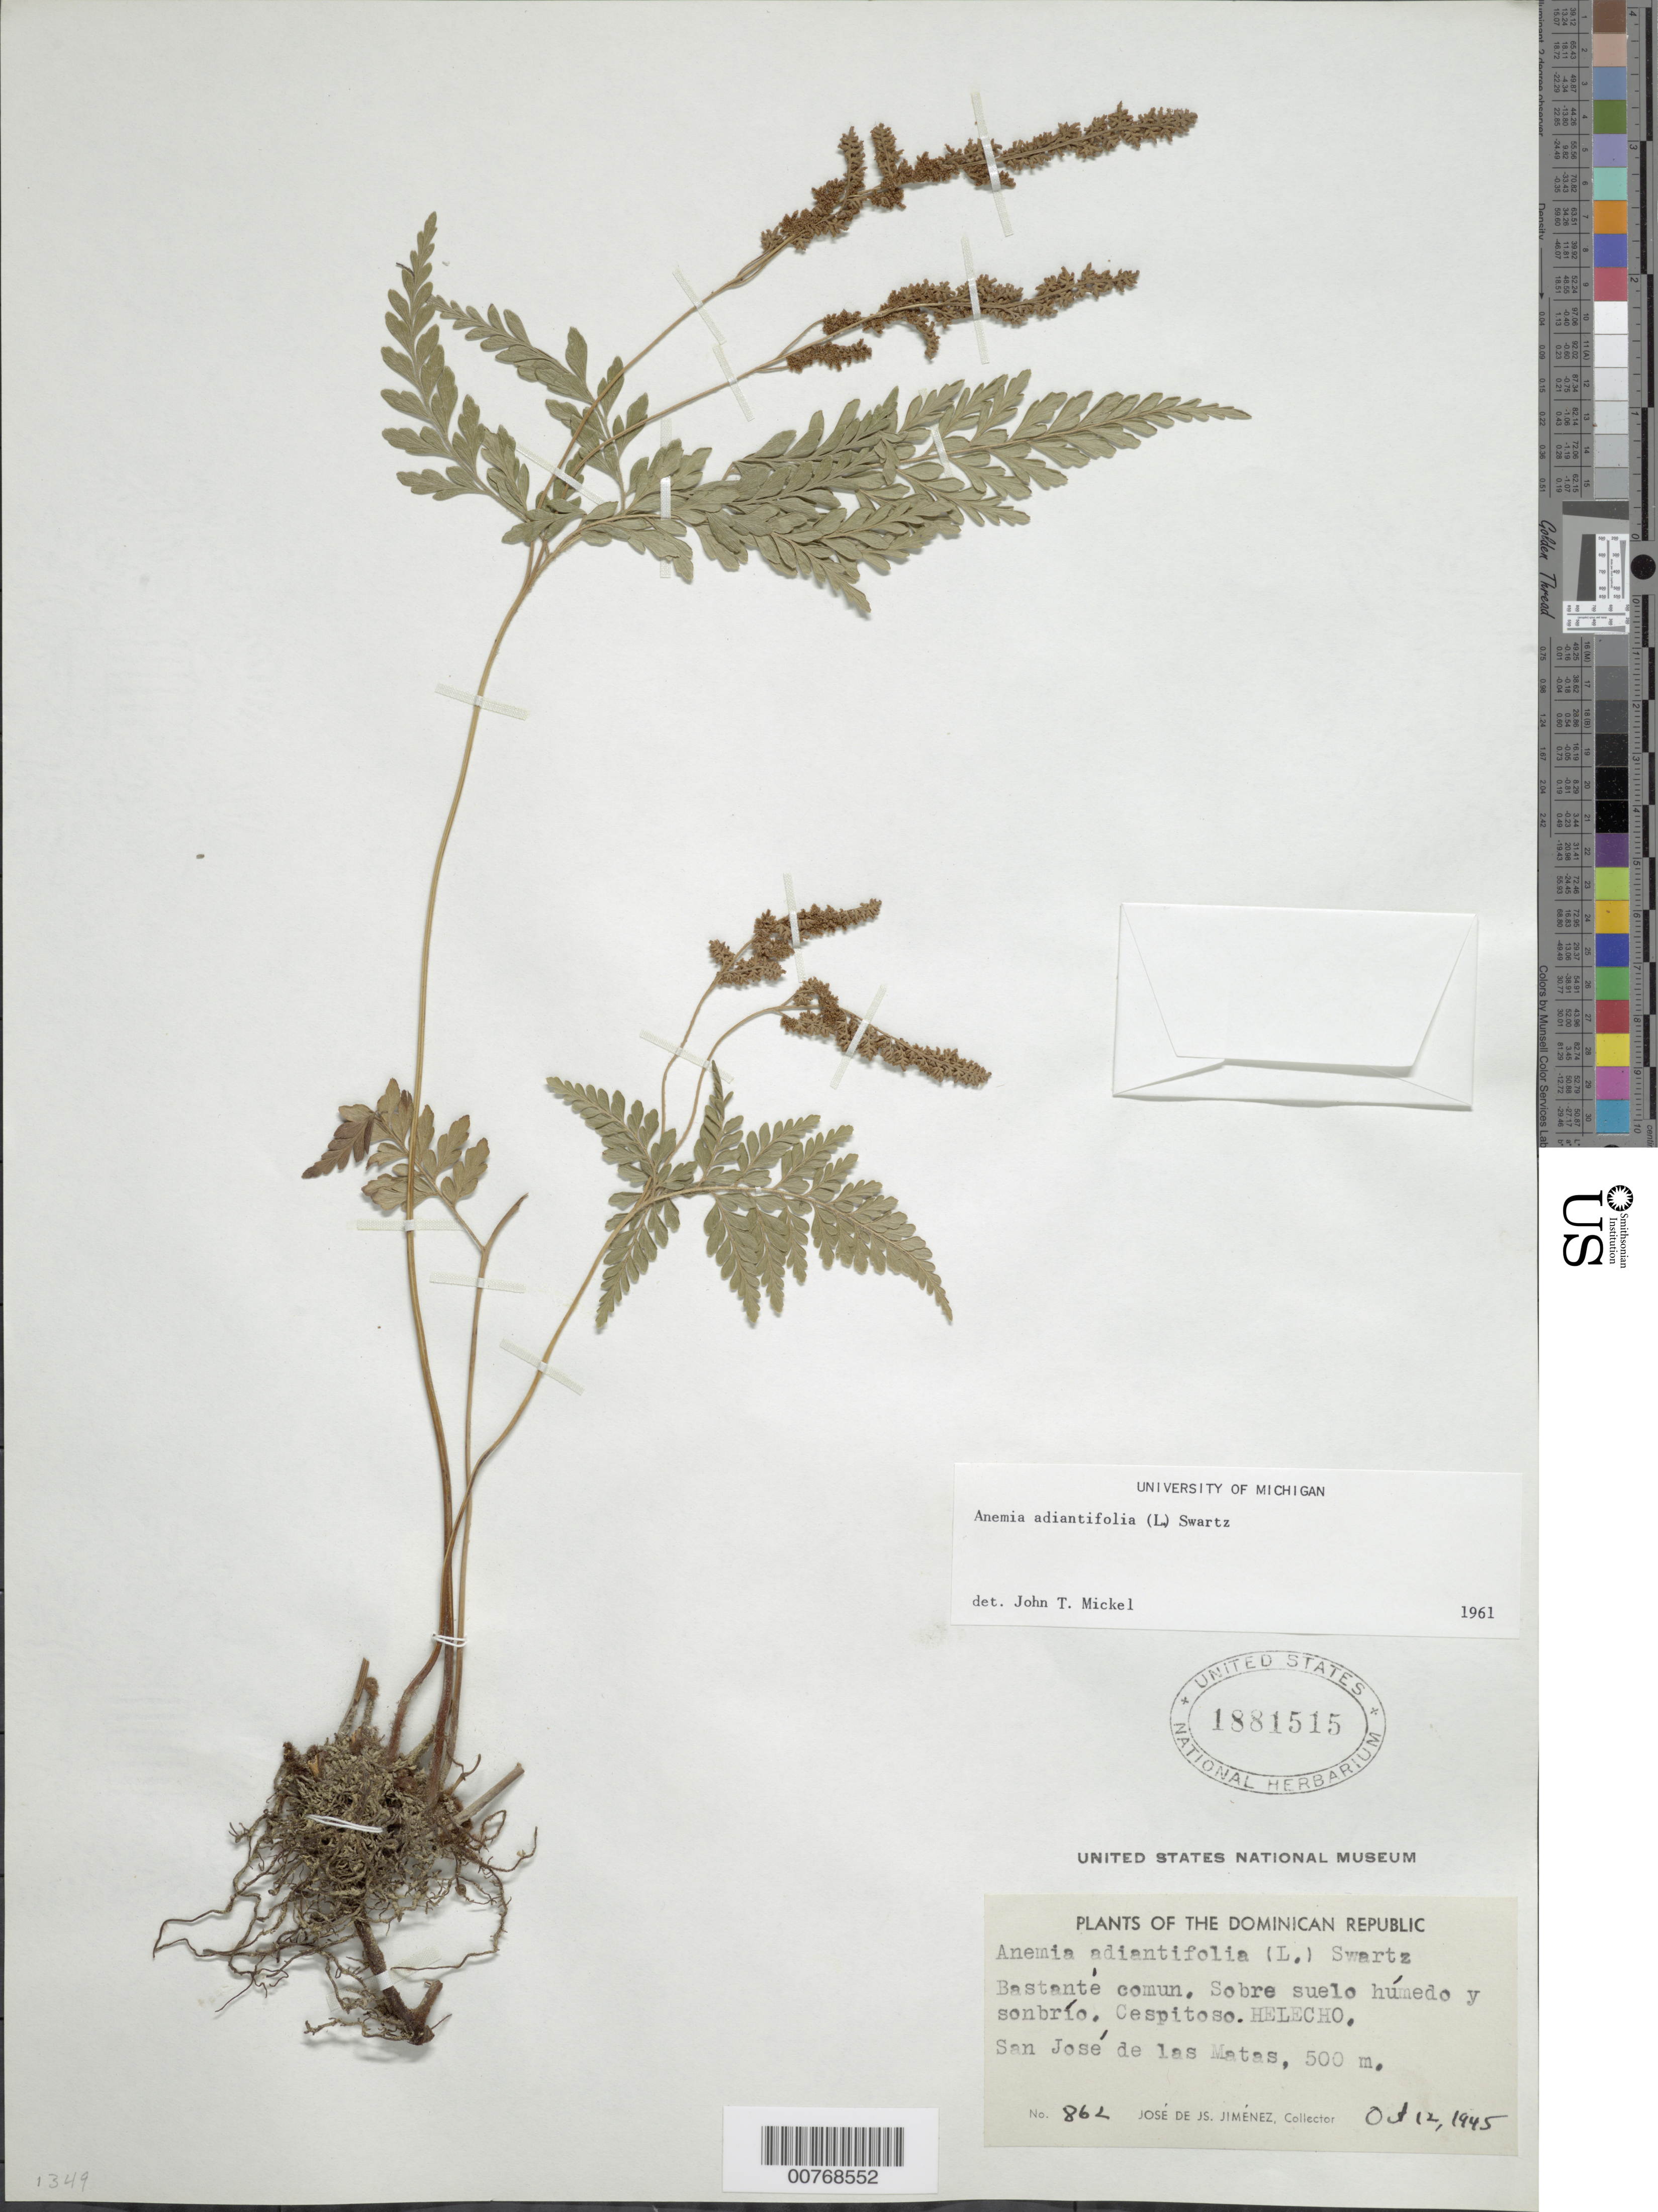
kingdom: Plantae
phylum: Tracheophyta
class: Polypodiopsida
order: Schizaeales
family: Anemiaceae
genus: Anemia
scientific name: Anemia adiantifolia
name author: (L.) Sw.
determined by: Mickel, J. T., (NY), New York Botanical Garden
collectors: J. J. Jiménez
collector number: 862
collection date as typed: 12 Oct 1945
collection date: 1945-10-12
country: Dominican Republic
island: Hispaniola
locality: San José de las Matas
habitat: Comun, sobre suelo humedo y sombrio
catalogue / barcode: US 1881515